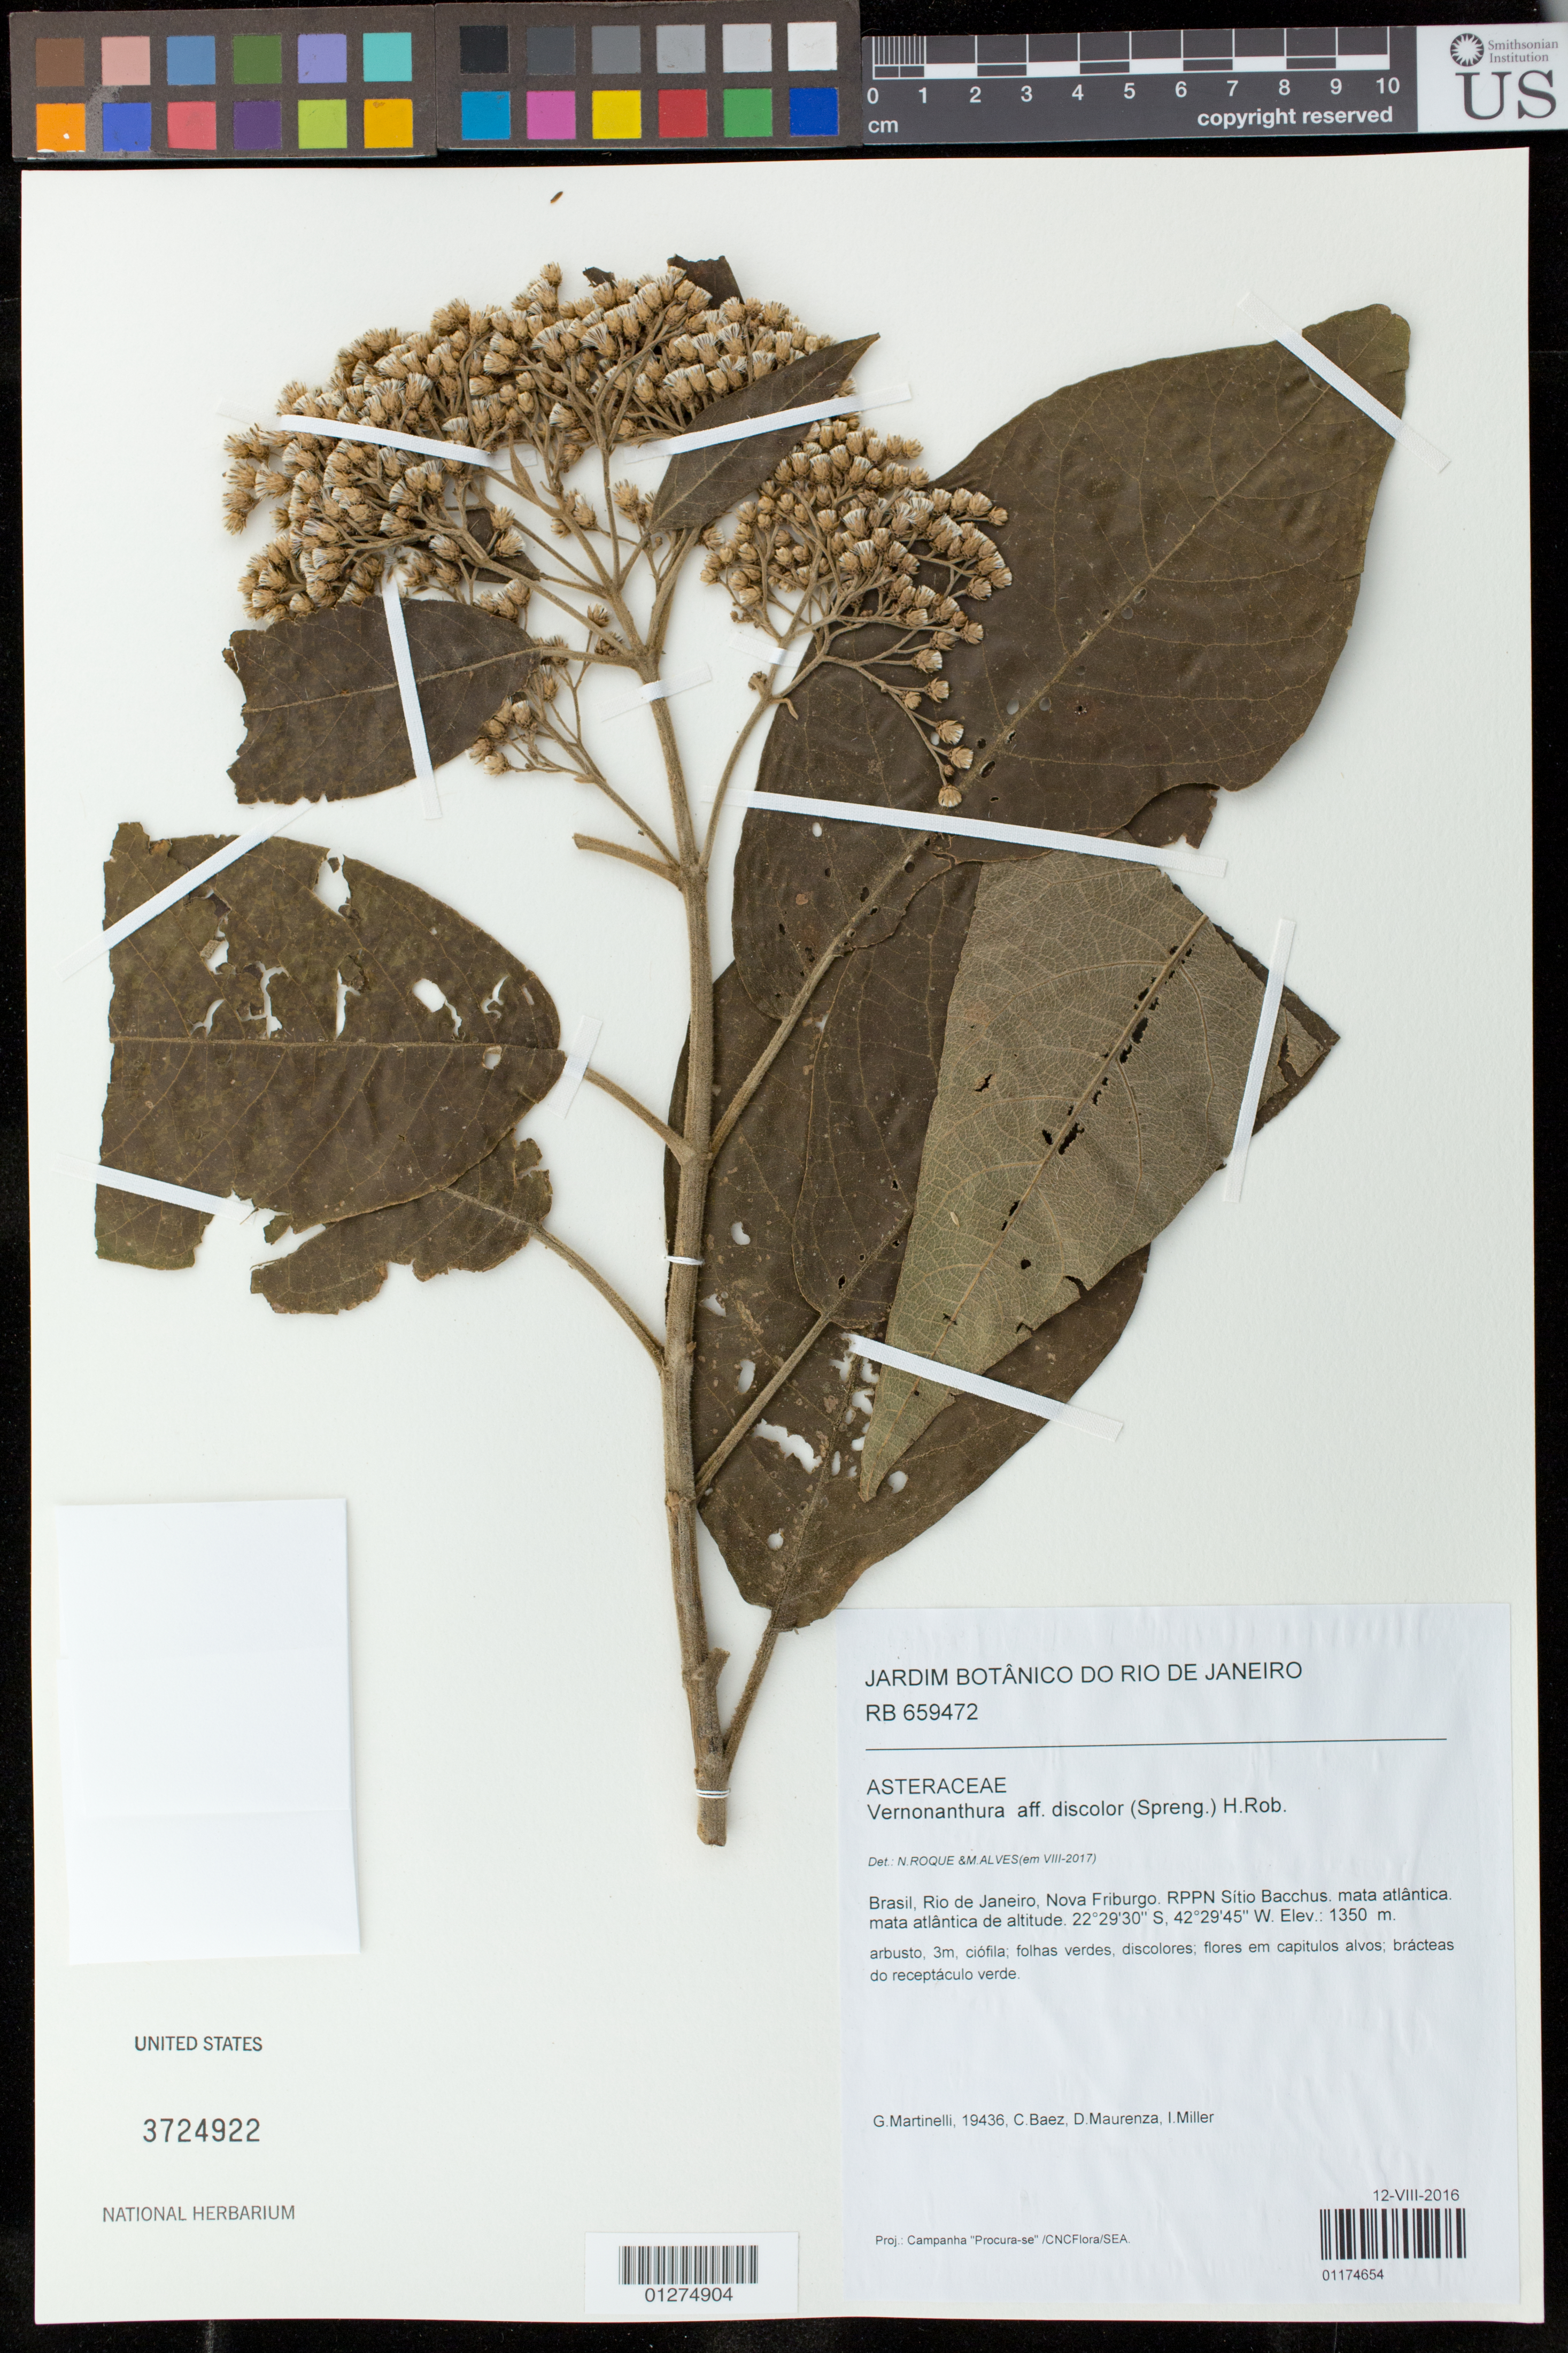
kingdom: Plantae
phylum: Tracheophyta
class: Magnoliopsida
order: Asterales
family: Asteraceae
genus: Critoniopsis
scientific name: Critoniopsis stellata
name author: (Spreng.) H. Rob.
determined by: Renon, Polla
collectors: G. Martinelli, C. Baez, D. Maurenza & I. Miller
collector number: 19436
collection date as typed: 12 VIII 2016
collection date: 2016-08-12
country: Brazil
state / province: Rio de Janeiro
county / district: Nova Friburgo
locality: RPPN Sitio Bacchus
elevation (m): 1350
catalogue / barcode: US 3724922